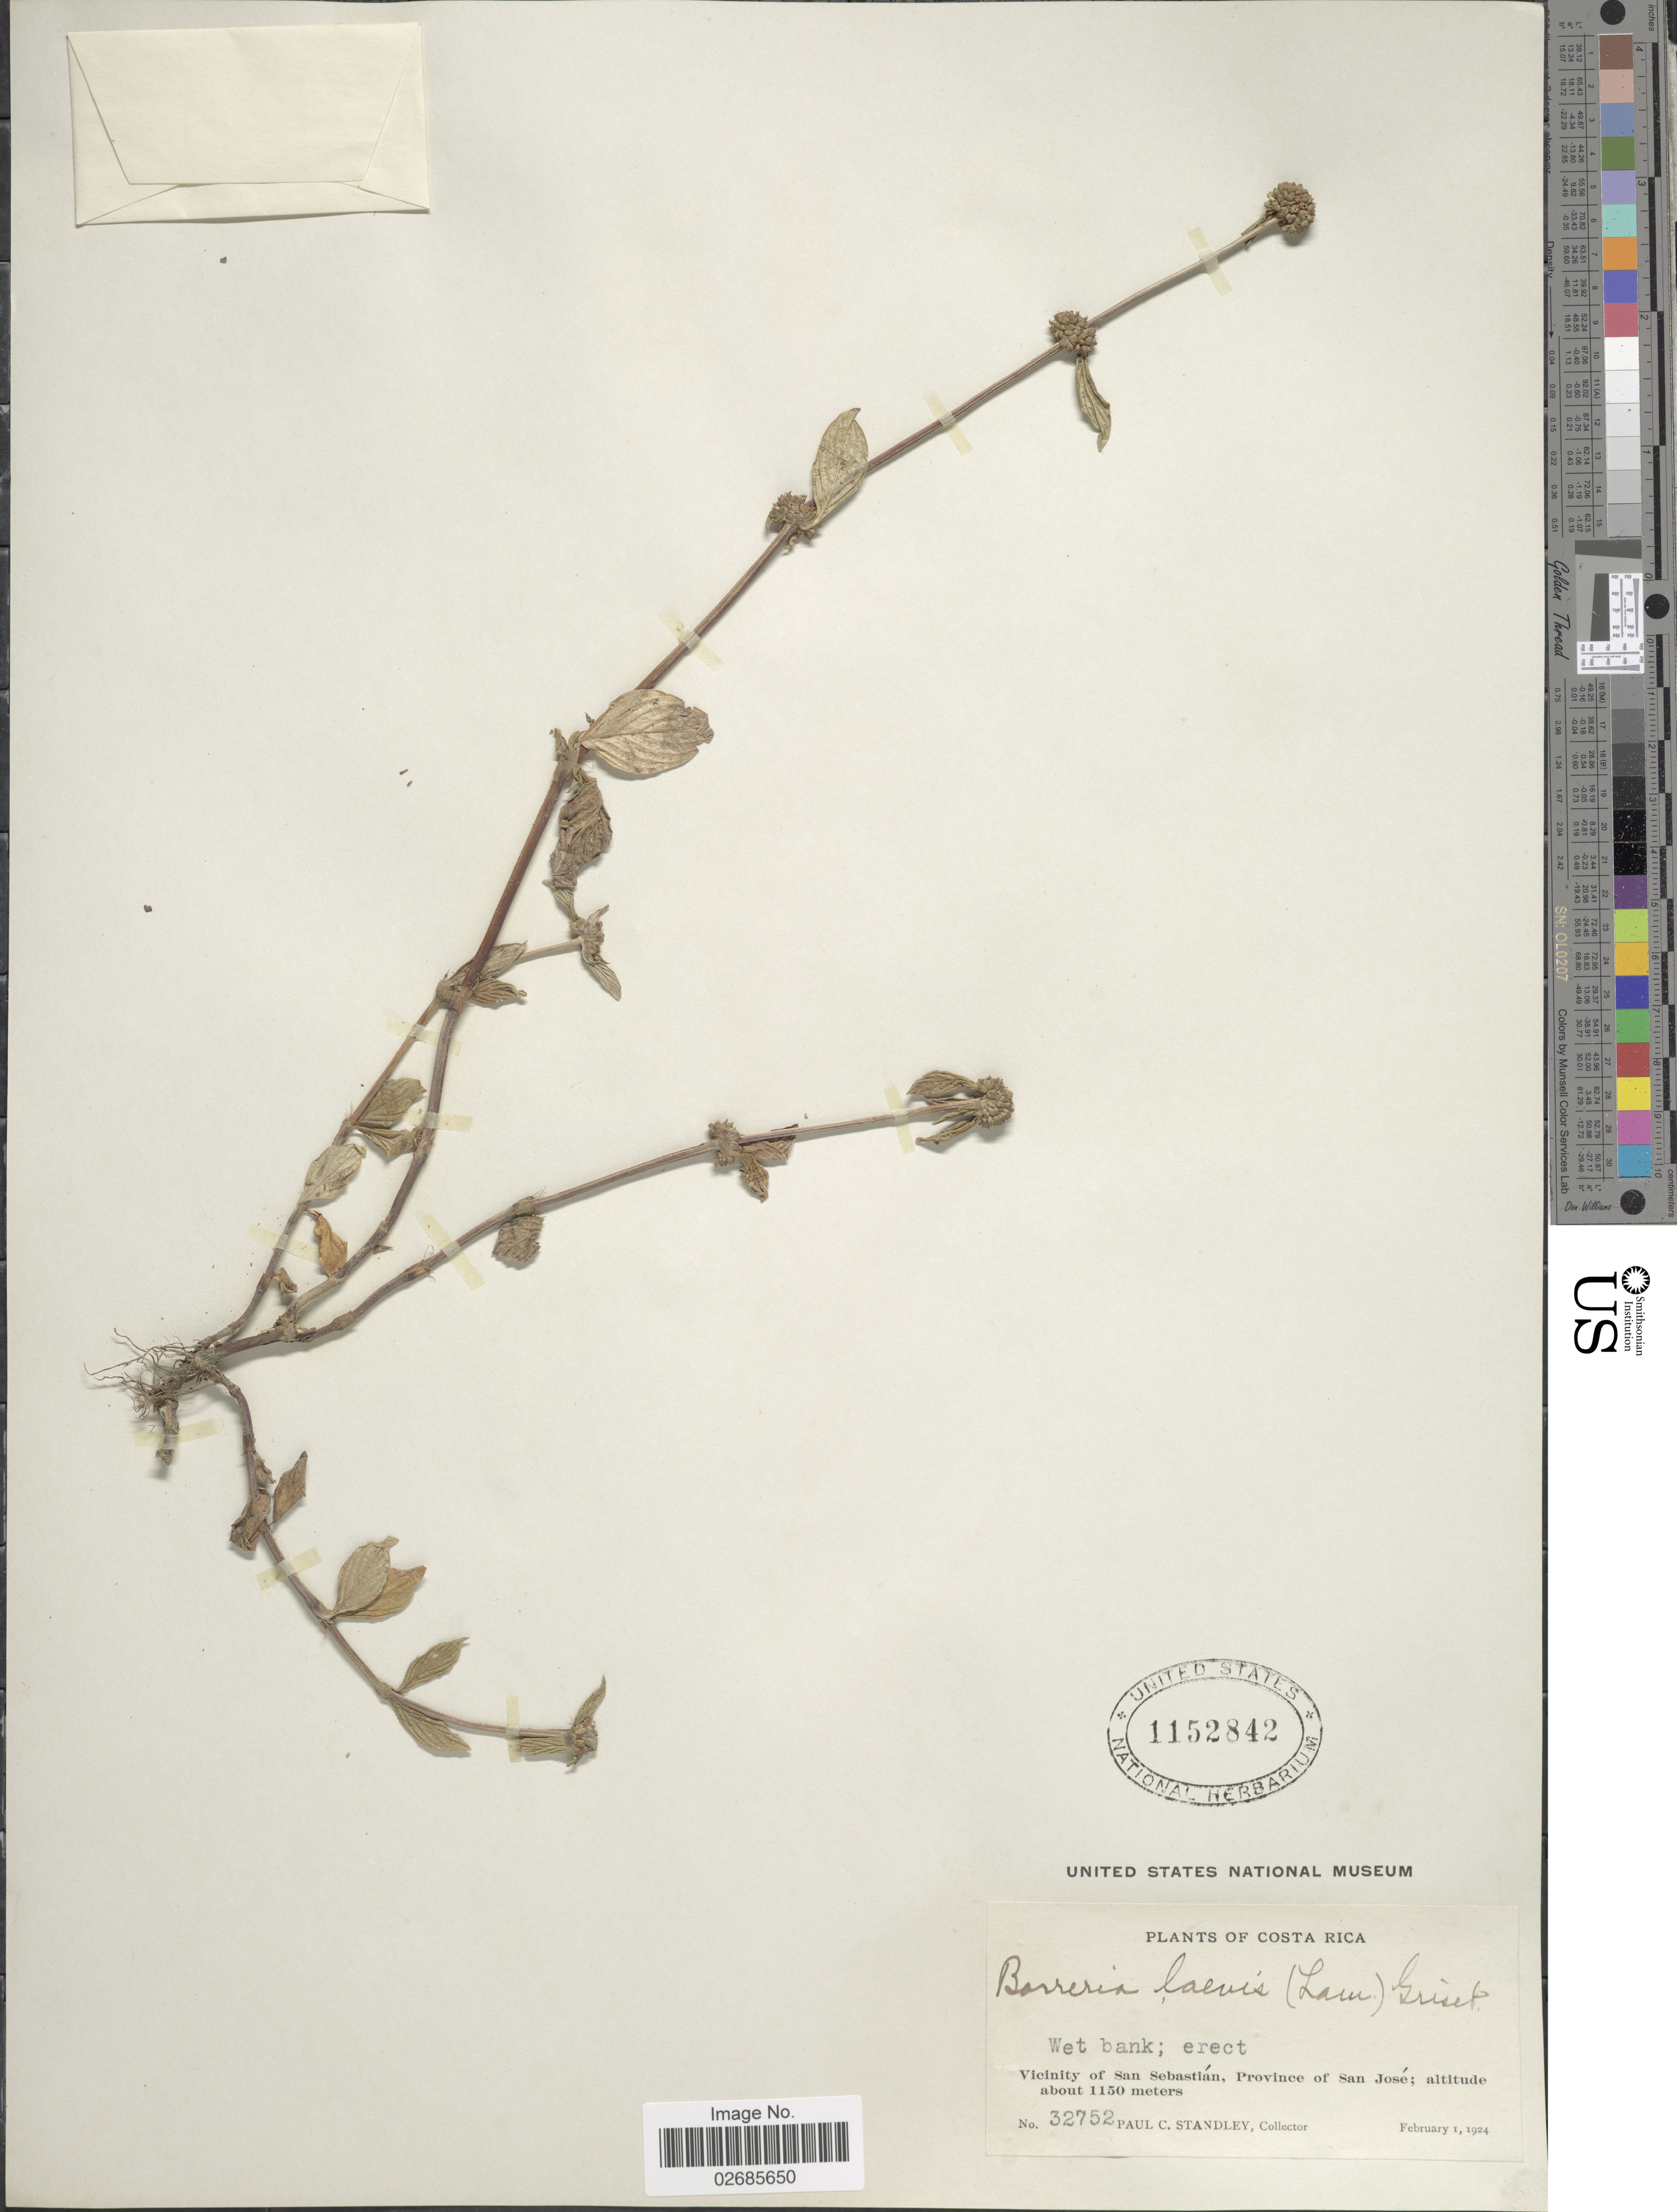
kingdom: Plantae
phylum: Tracheophyta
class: Magnoliopsida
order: Gentianales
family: Rubiaceae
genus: Borreria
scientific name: Borreria latifolia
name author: (Aubl.) K. Schum.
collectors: P. C. Standley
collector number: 32752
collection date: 1924-02-01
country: Costa Rica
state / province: San José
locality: Wet bank; Vicinity of San Sebastián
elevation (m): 1150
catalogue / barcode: US 1152842